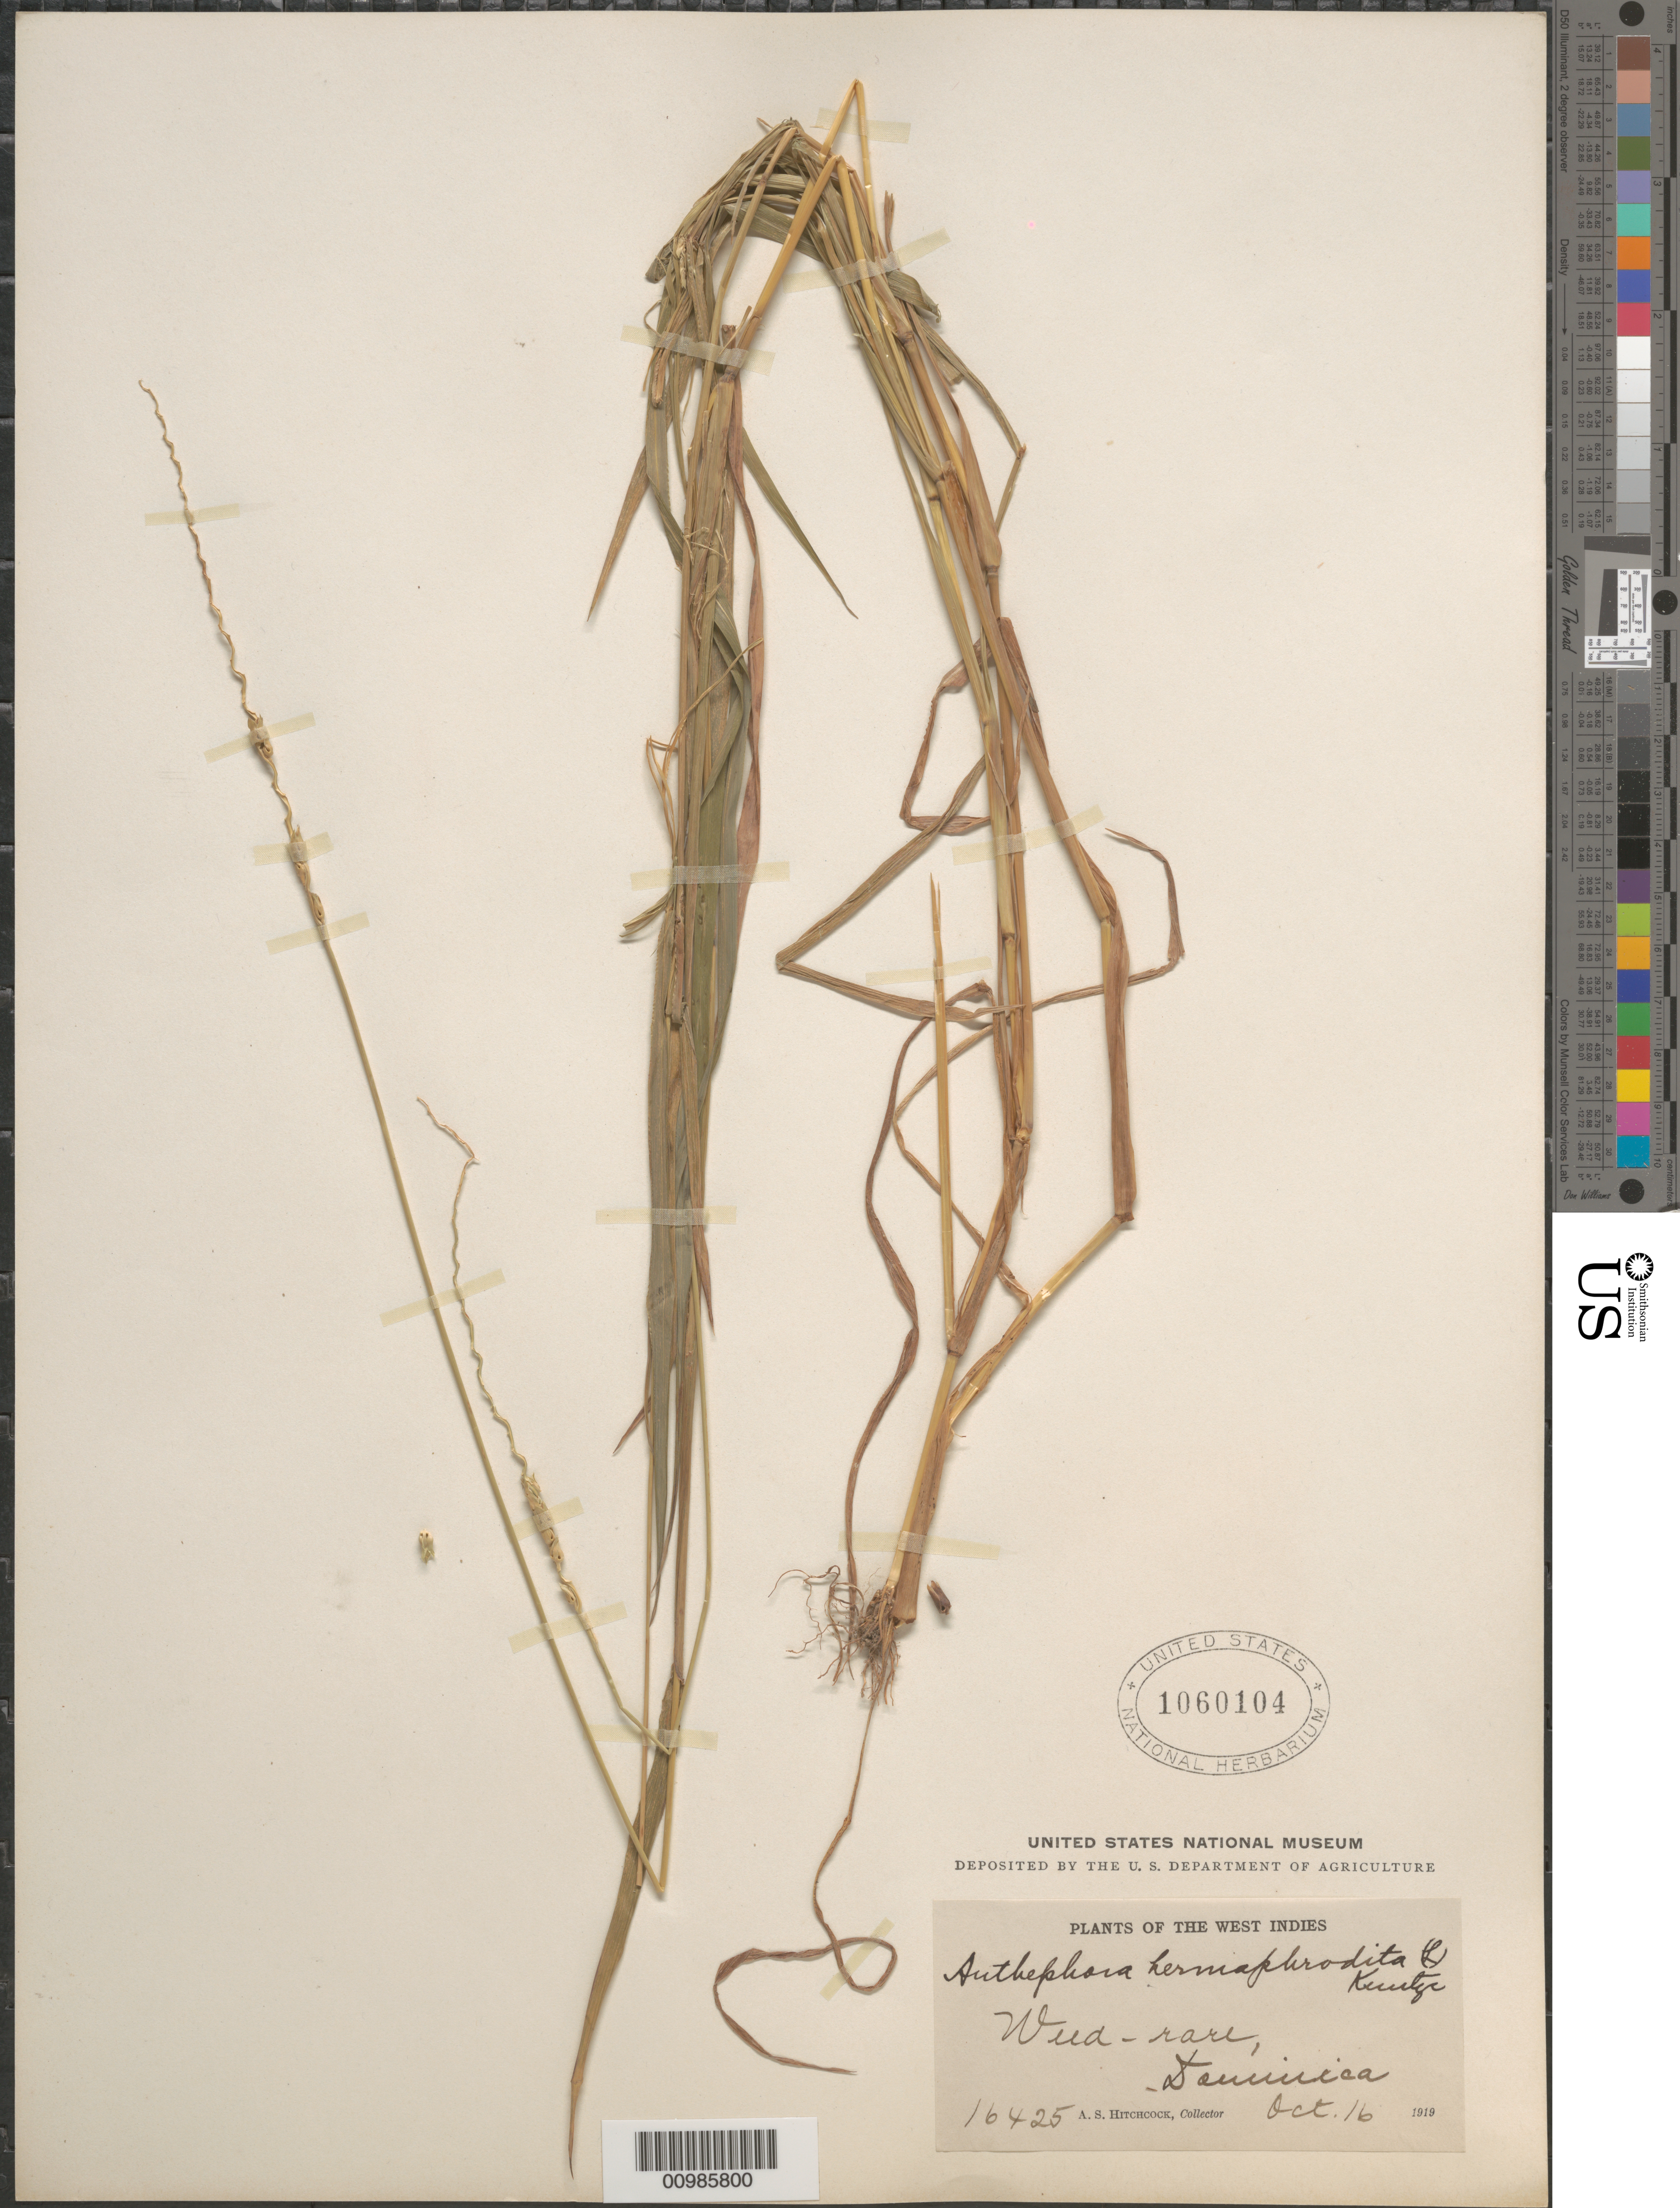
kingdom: Plantae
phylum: Tracheophyta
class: Liliopsida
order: Poales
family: Poaceae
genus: Anthephora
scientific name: Anthephora hermaphrodita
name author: (L.) Kuntze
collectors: A. S. Hitchcock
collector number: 16425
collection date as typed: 16 Oct 1919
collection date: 1919-10-16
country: Dominica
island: Dominica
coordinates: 0 N, 0 E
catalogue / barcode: US 1060104